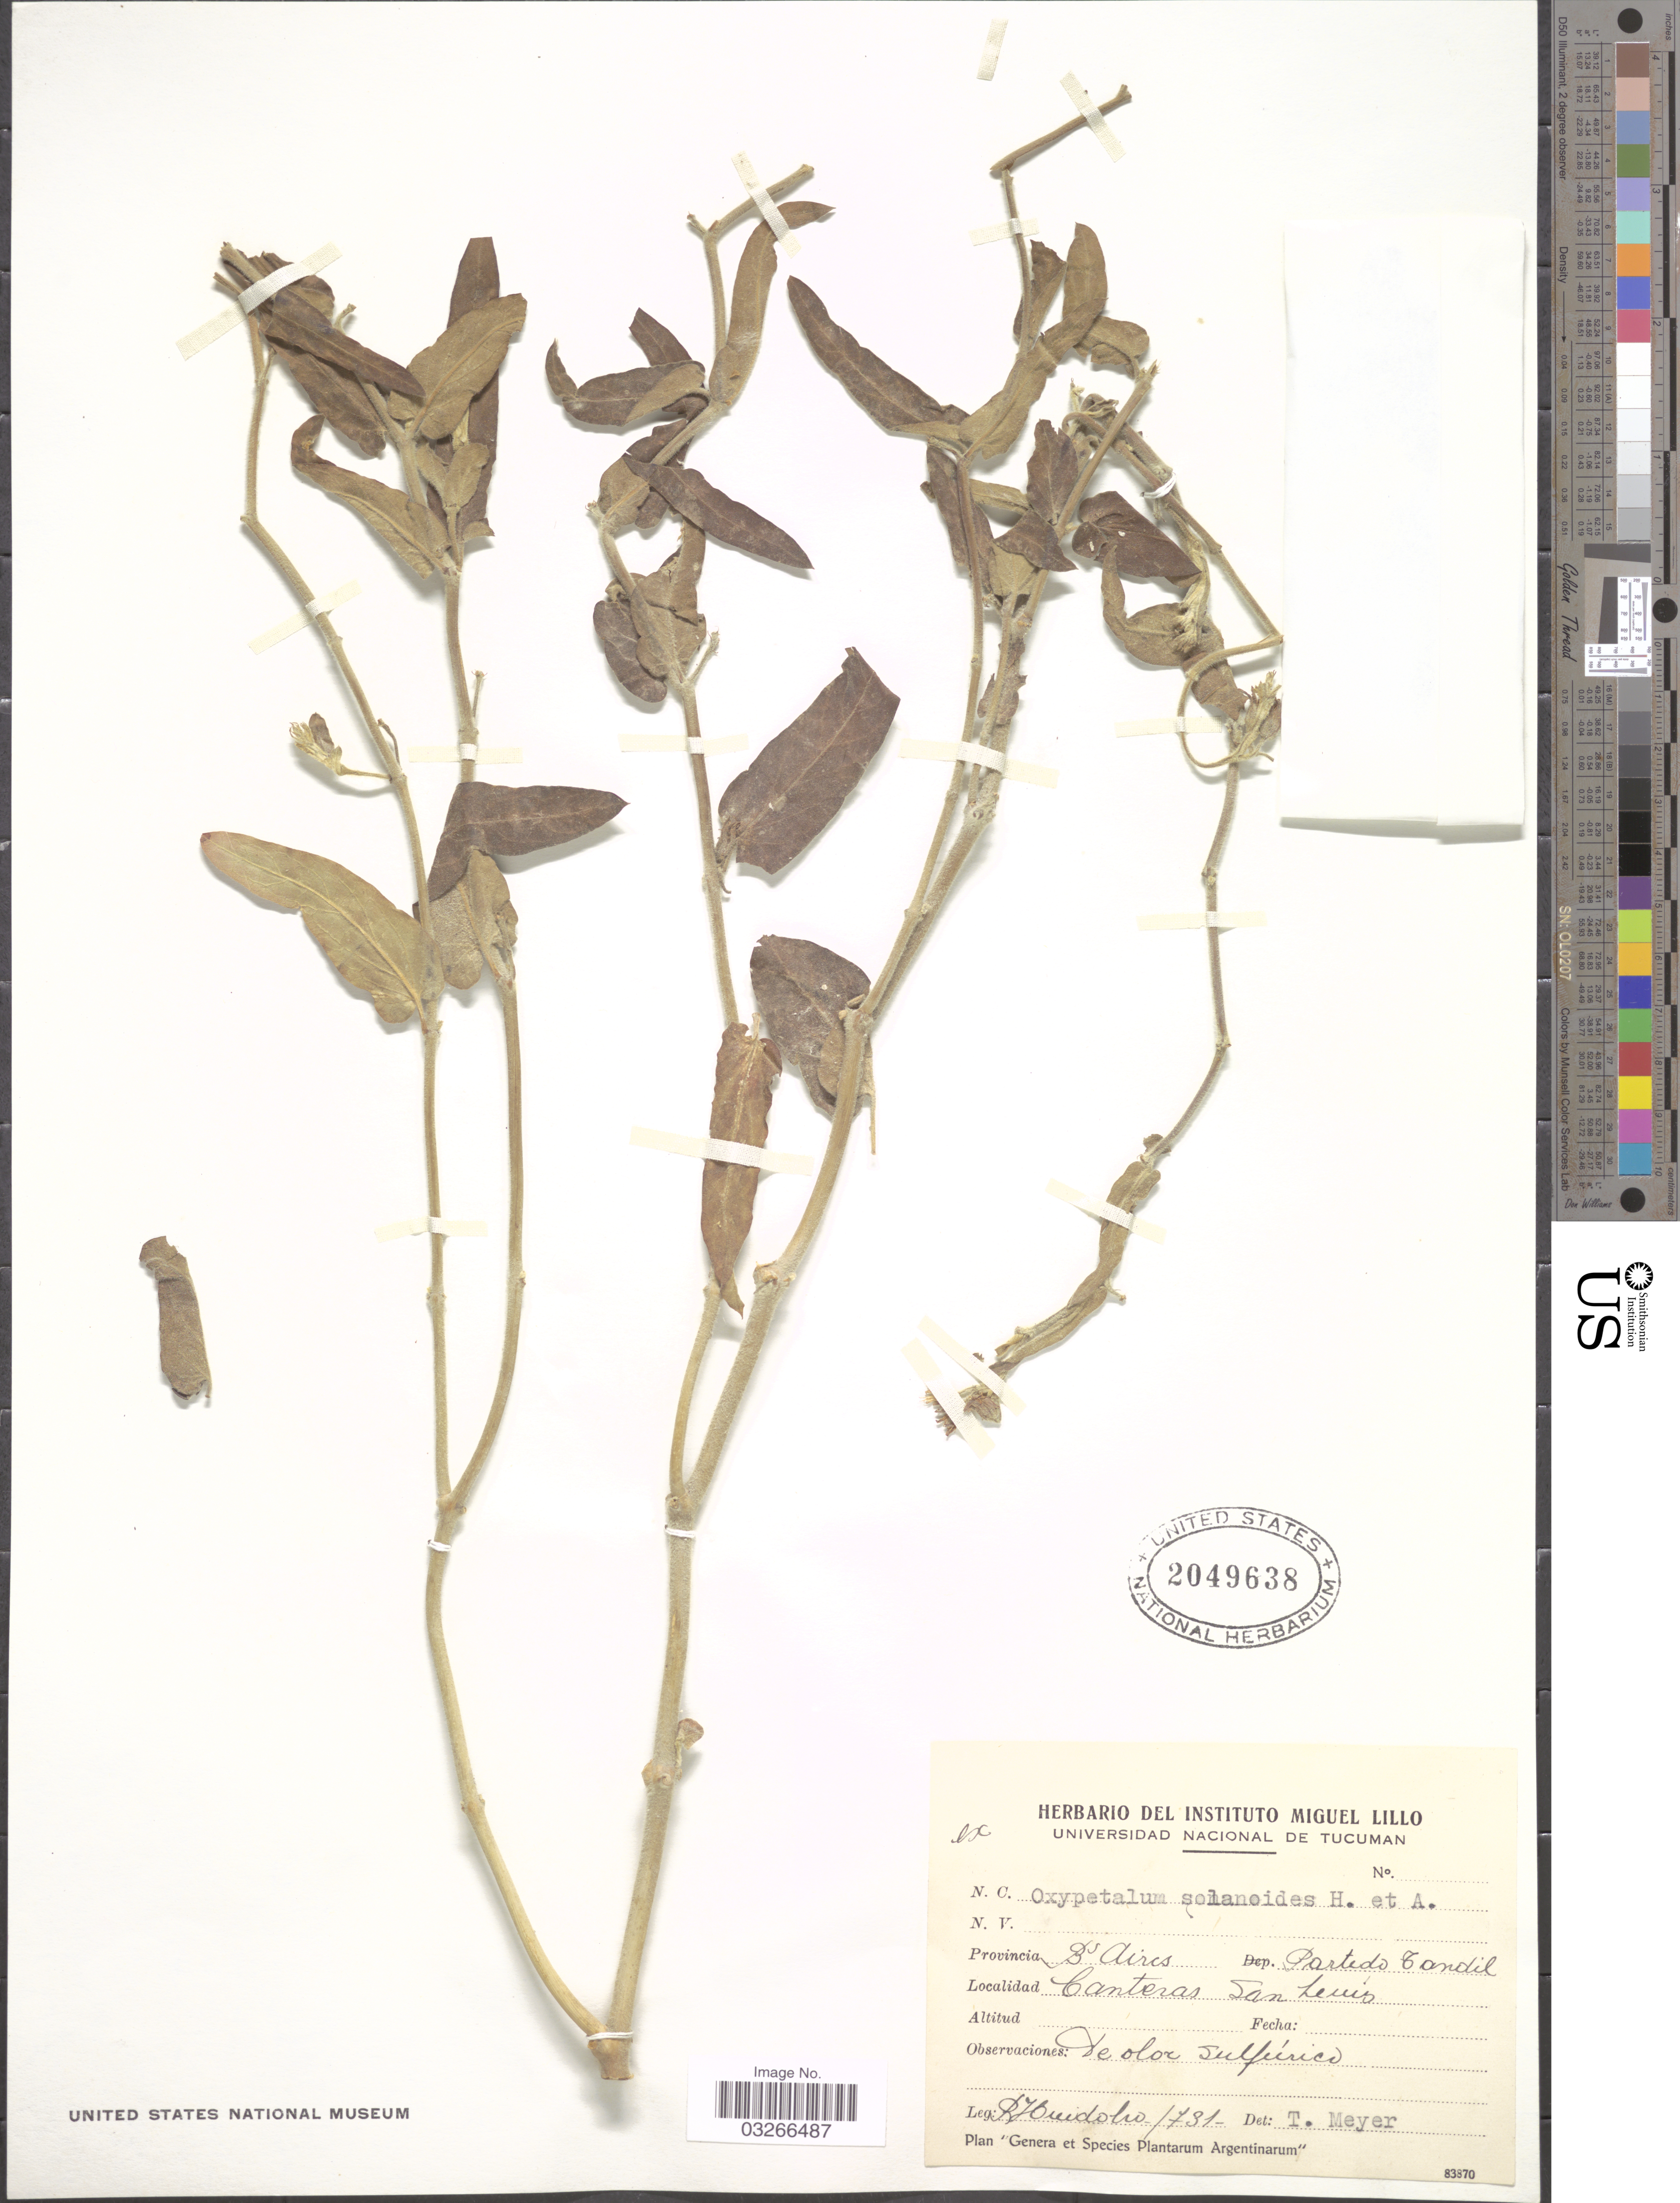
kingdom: Plantae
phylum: Tracheophyta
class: Magnoliopsida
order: Gentianales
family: Apocynaceae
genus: Oxypetalum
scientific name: Oxypetalum solanoides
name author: Hook. & Arn.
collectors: R. Huidobro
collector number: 731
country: Argentina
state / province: Buenos Aires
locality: Partido Tandil, Canteras San Luis.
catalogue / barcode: US 2049638